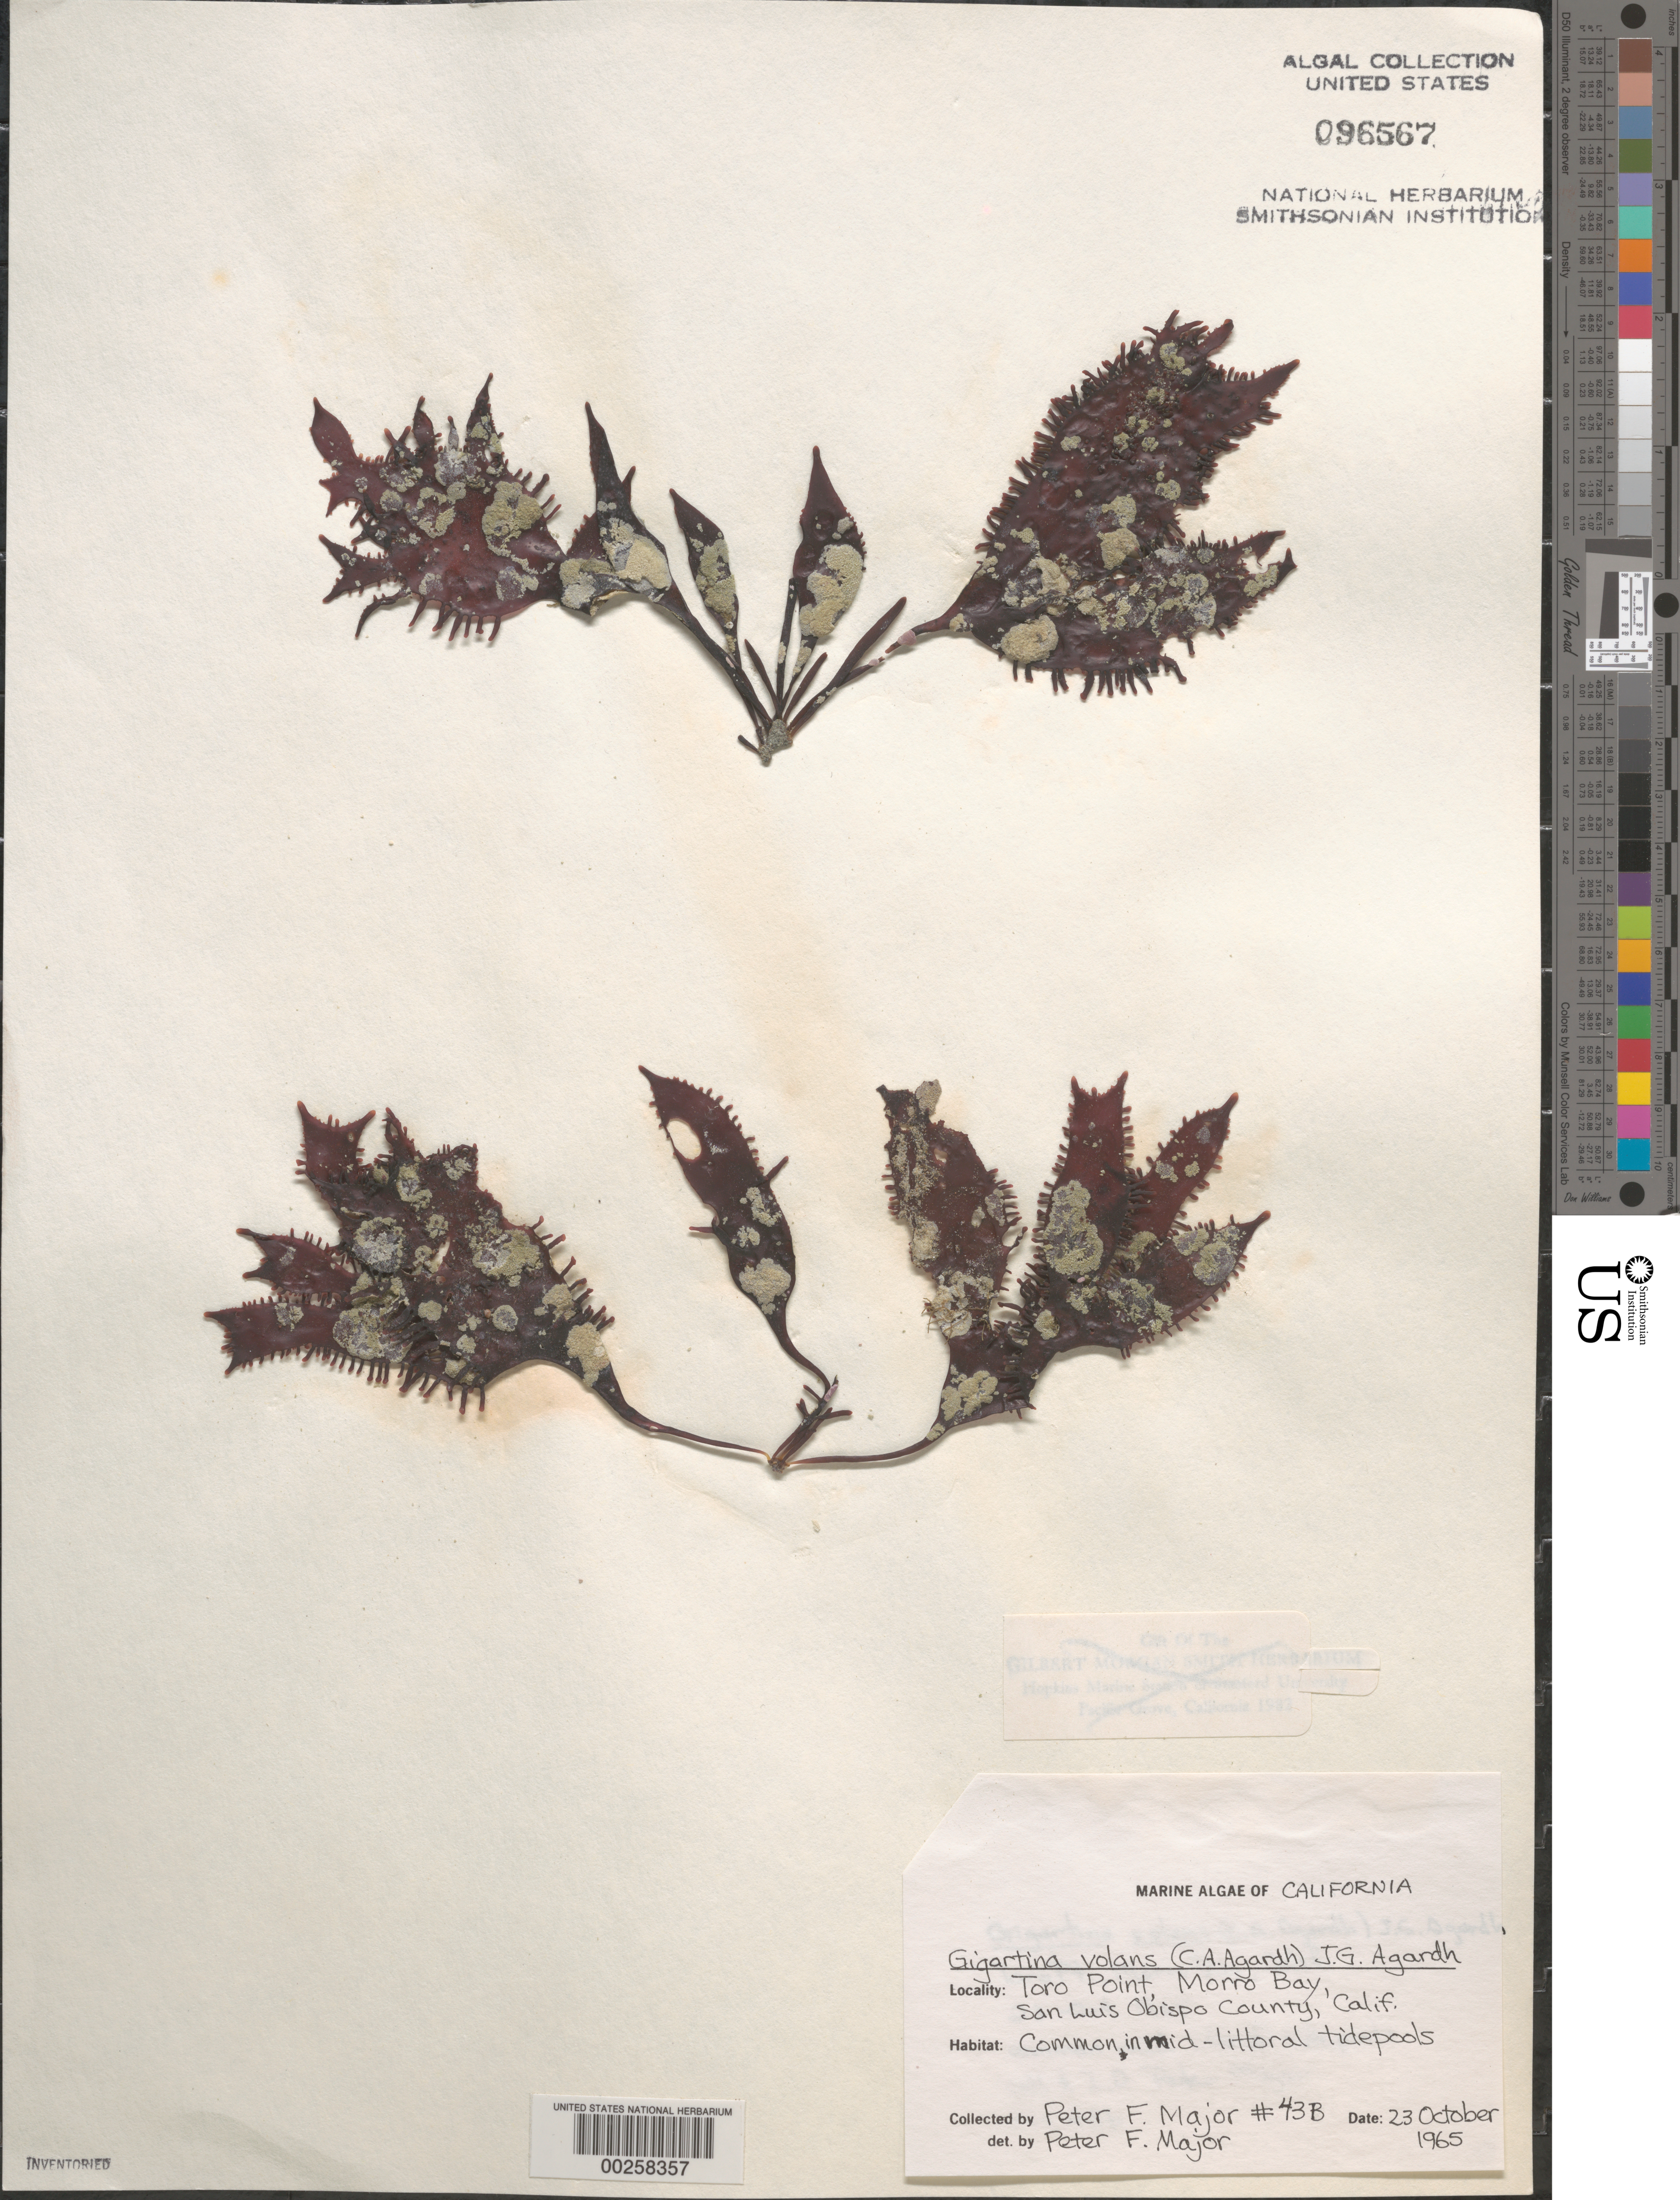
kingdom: Plantae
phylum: Rhodophyta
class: Florideophyceae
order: Gigartinales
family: Gigartinaceae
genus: Mazzaella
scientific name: Mazzaella volans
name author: (C. Agardh) Fredericq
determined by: Algae name updating Project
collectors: P. Major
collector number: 43b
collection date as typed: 23 Oct 1965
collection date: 1965-10-23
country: United States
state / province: California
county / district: San Luis Obispo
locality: Toro Point, Morro Bay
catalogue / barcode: US 96567